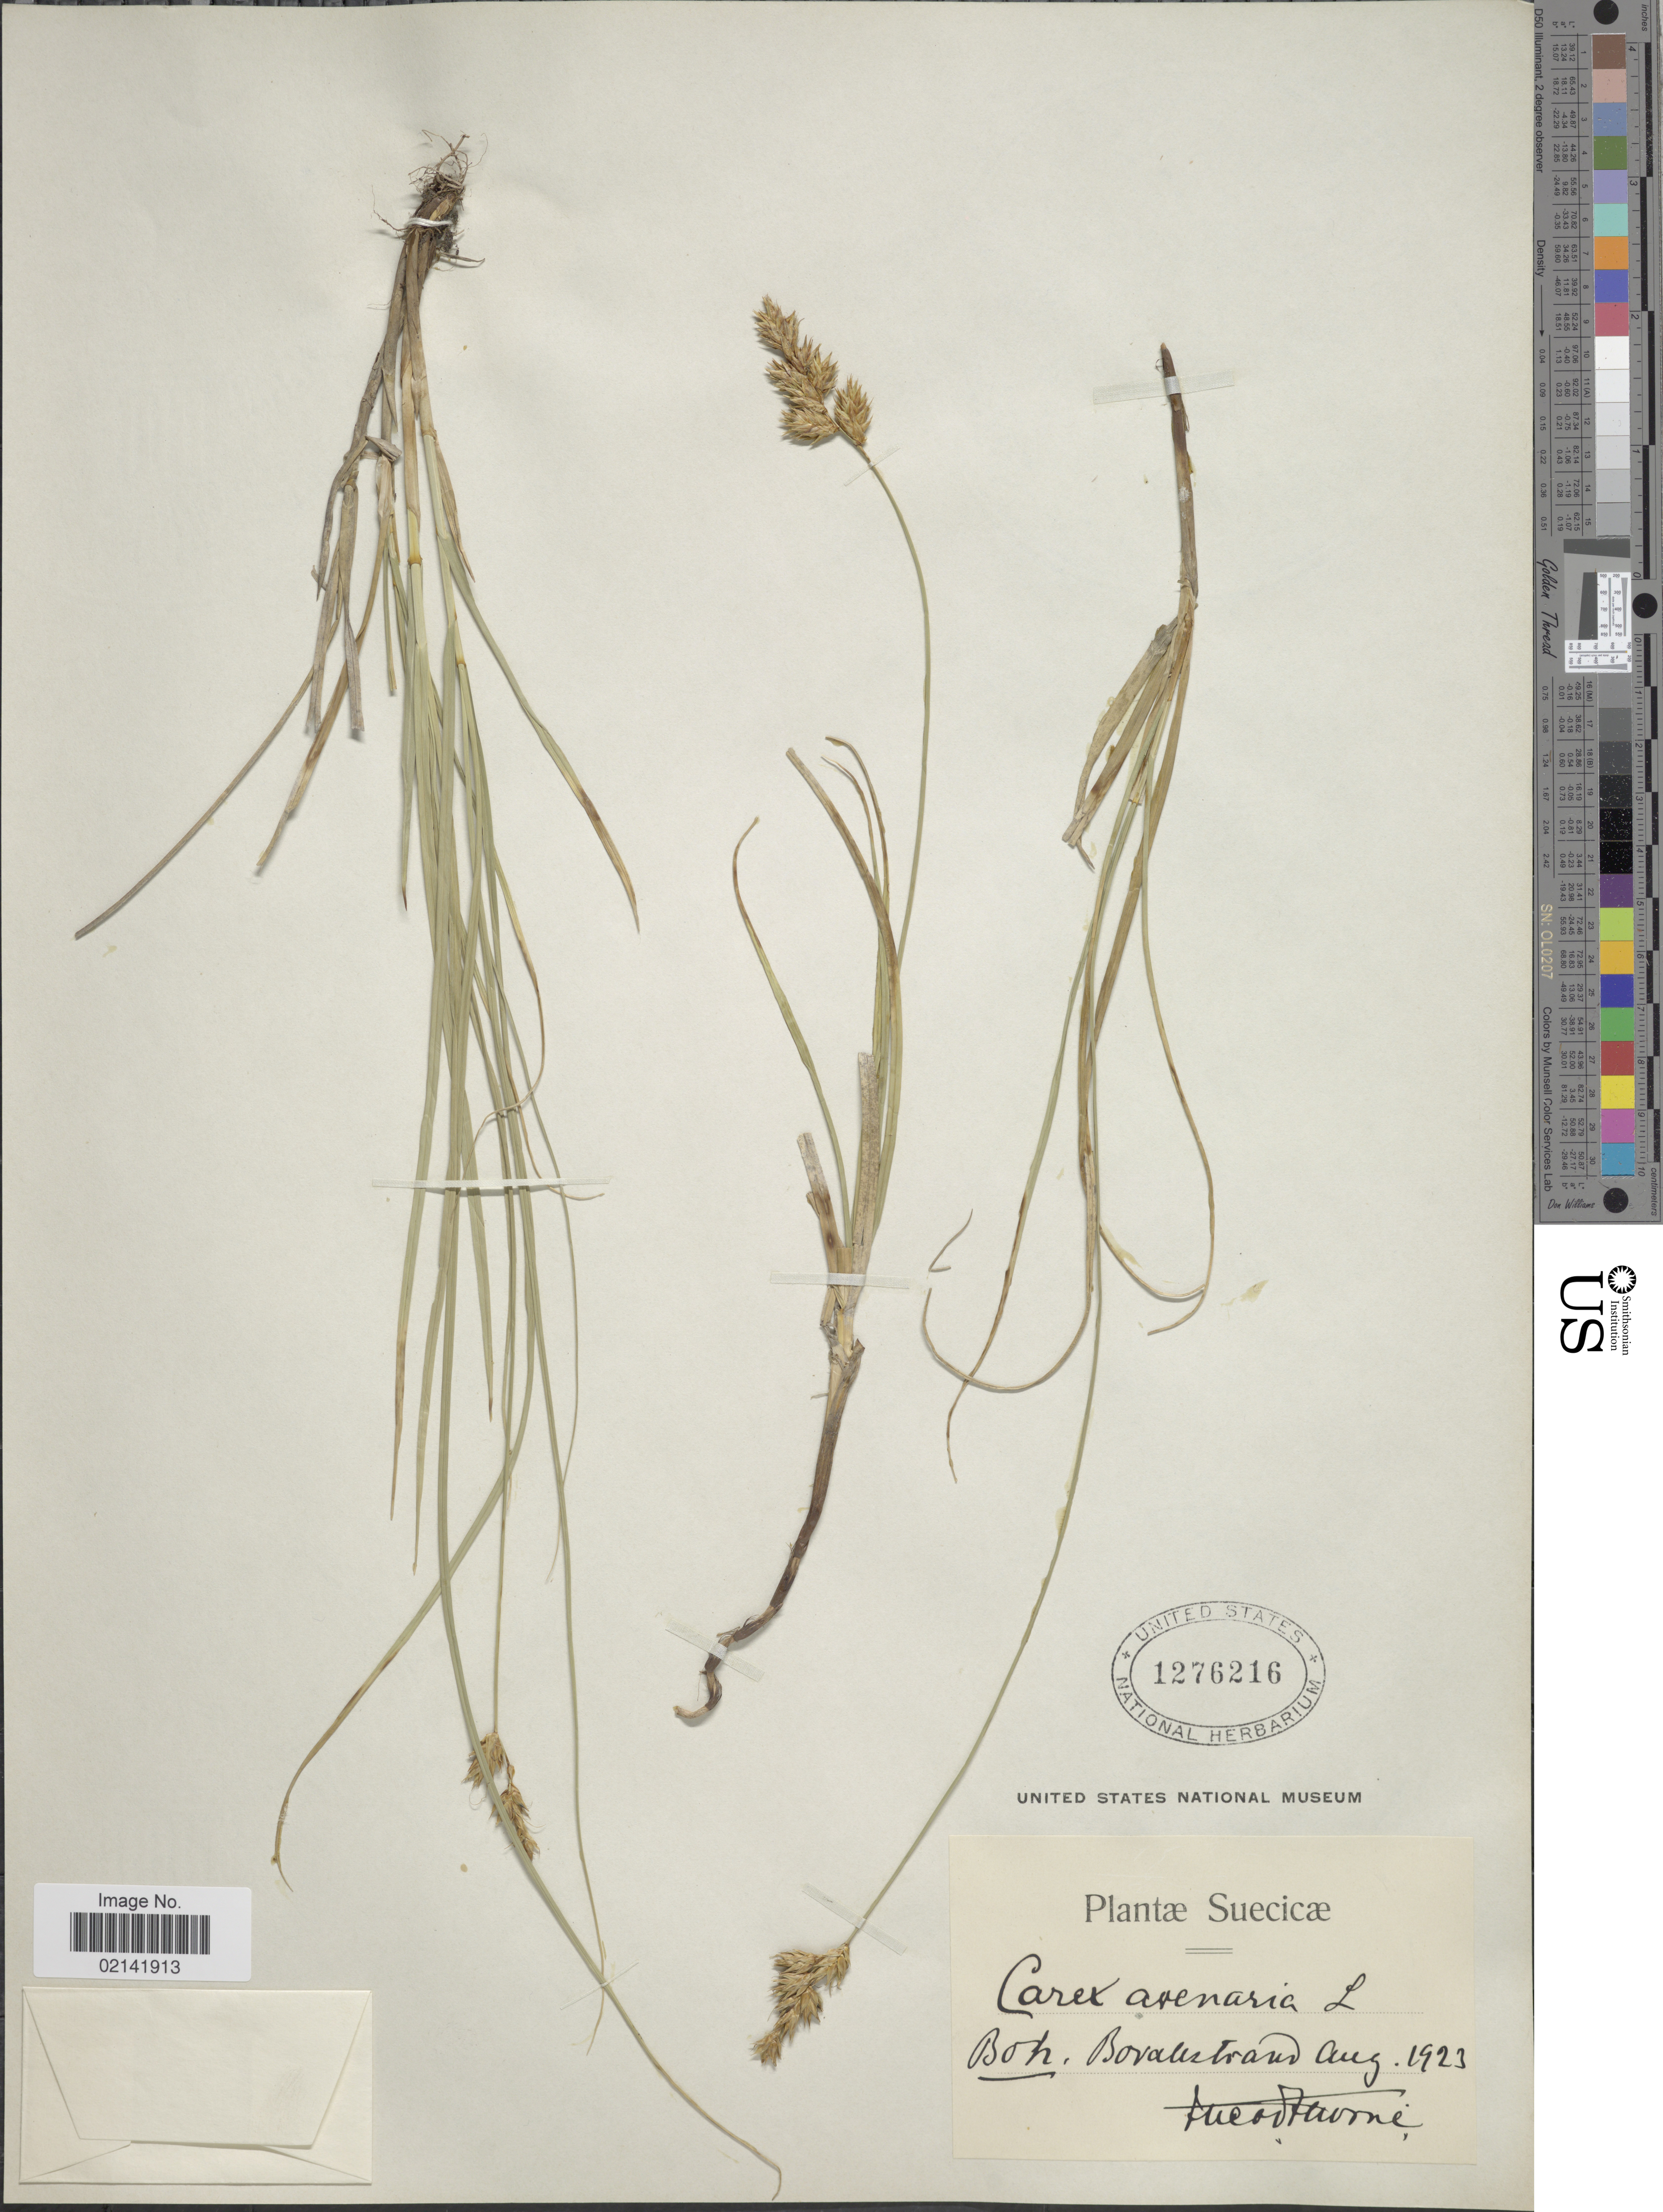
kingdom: Plantae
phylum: Tracheophyta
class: Liliopsida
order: Poales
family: Cyperaceae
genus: Carex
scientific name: Carex arenaria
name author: L.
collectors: T. Thorné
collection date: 1923-08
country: Sweden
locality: Suecicae Boh. Bovallstrand.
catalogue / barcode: US 1276216